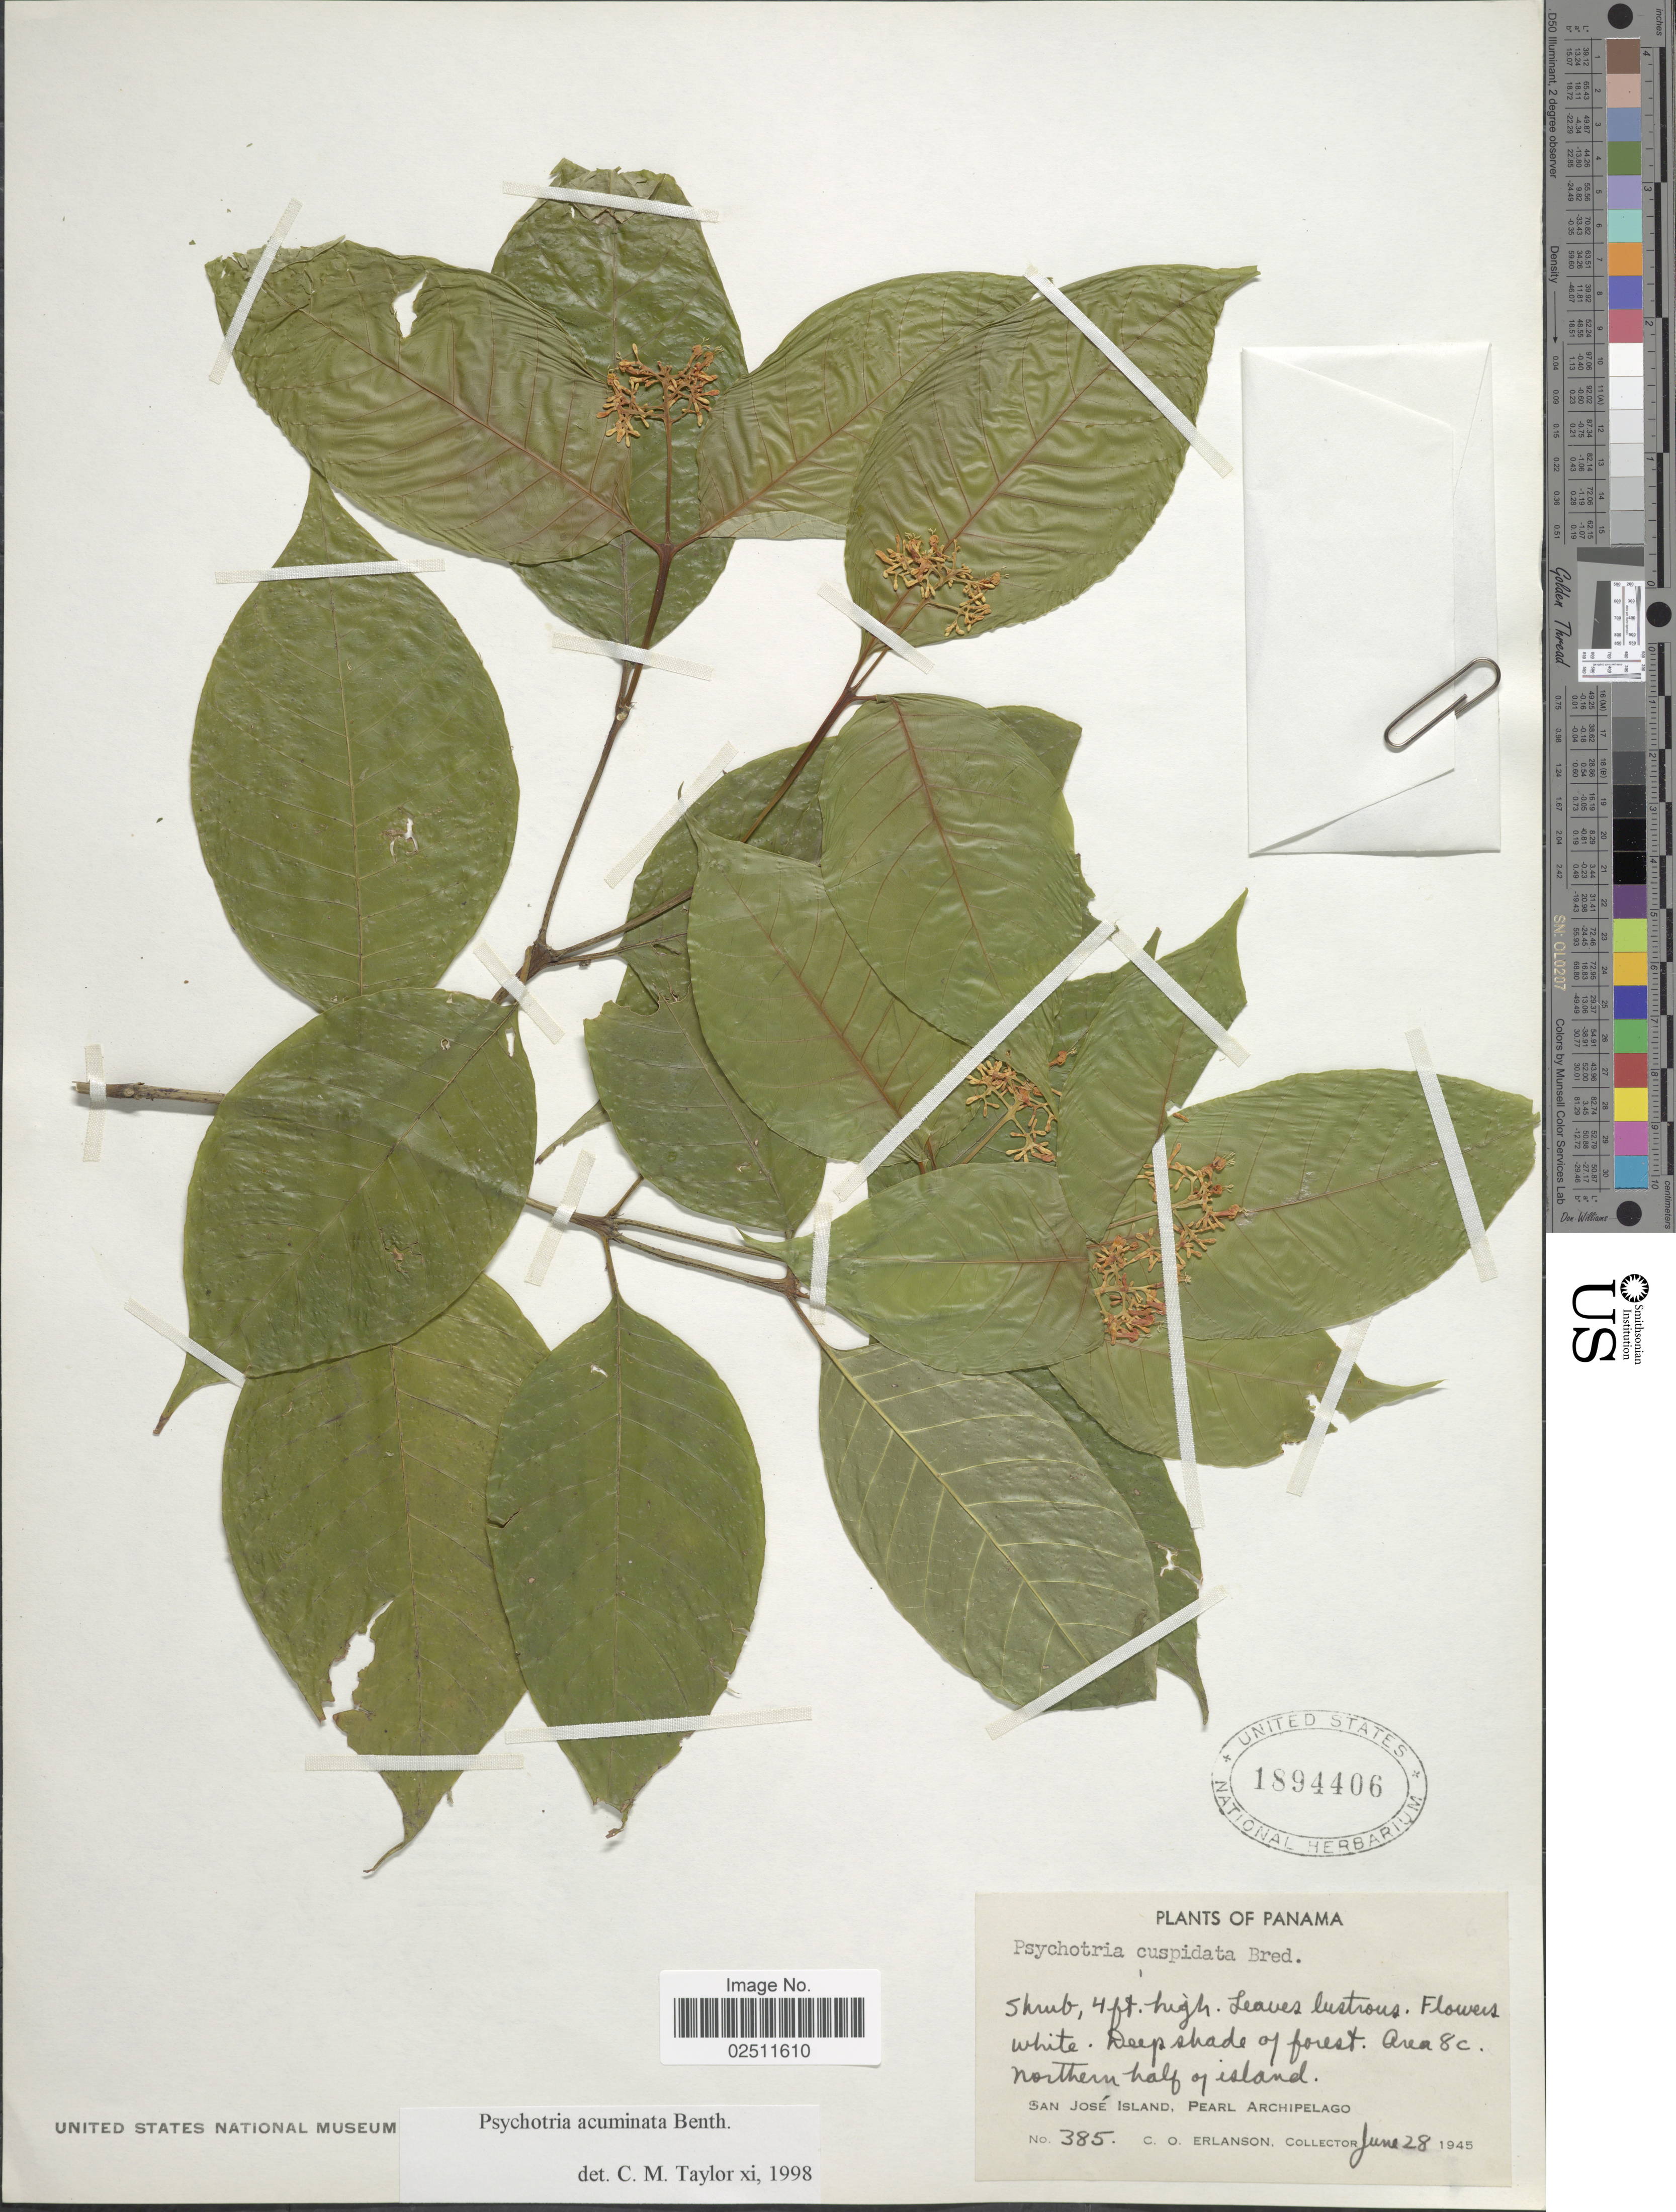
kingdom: Plantae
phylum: Tracheophyta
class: Magnoliopsida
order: Gentianales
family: Rubiaceae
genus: Psychotria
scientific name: Psychotria acuminata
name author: Benth.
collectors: C. O. Erlanson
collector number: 385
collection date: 1945-06-28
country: Panama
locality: Deep shade of forest. Area 8c. Northern half of island. San José Island, Pearl Archipelago.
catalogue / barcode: US 1894406